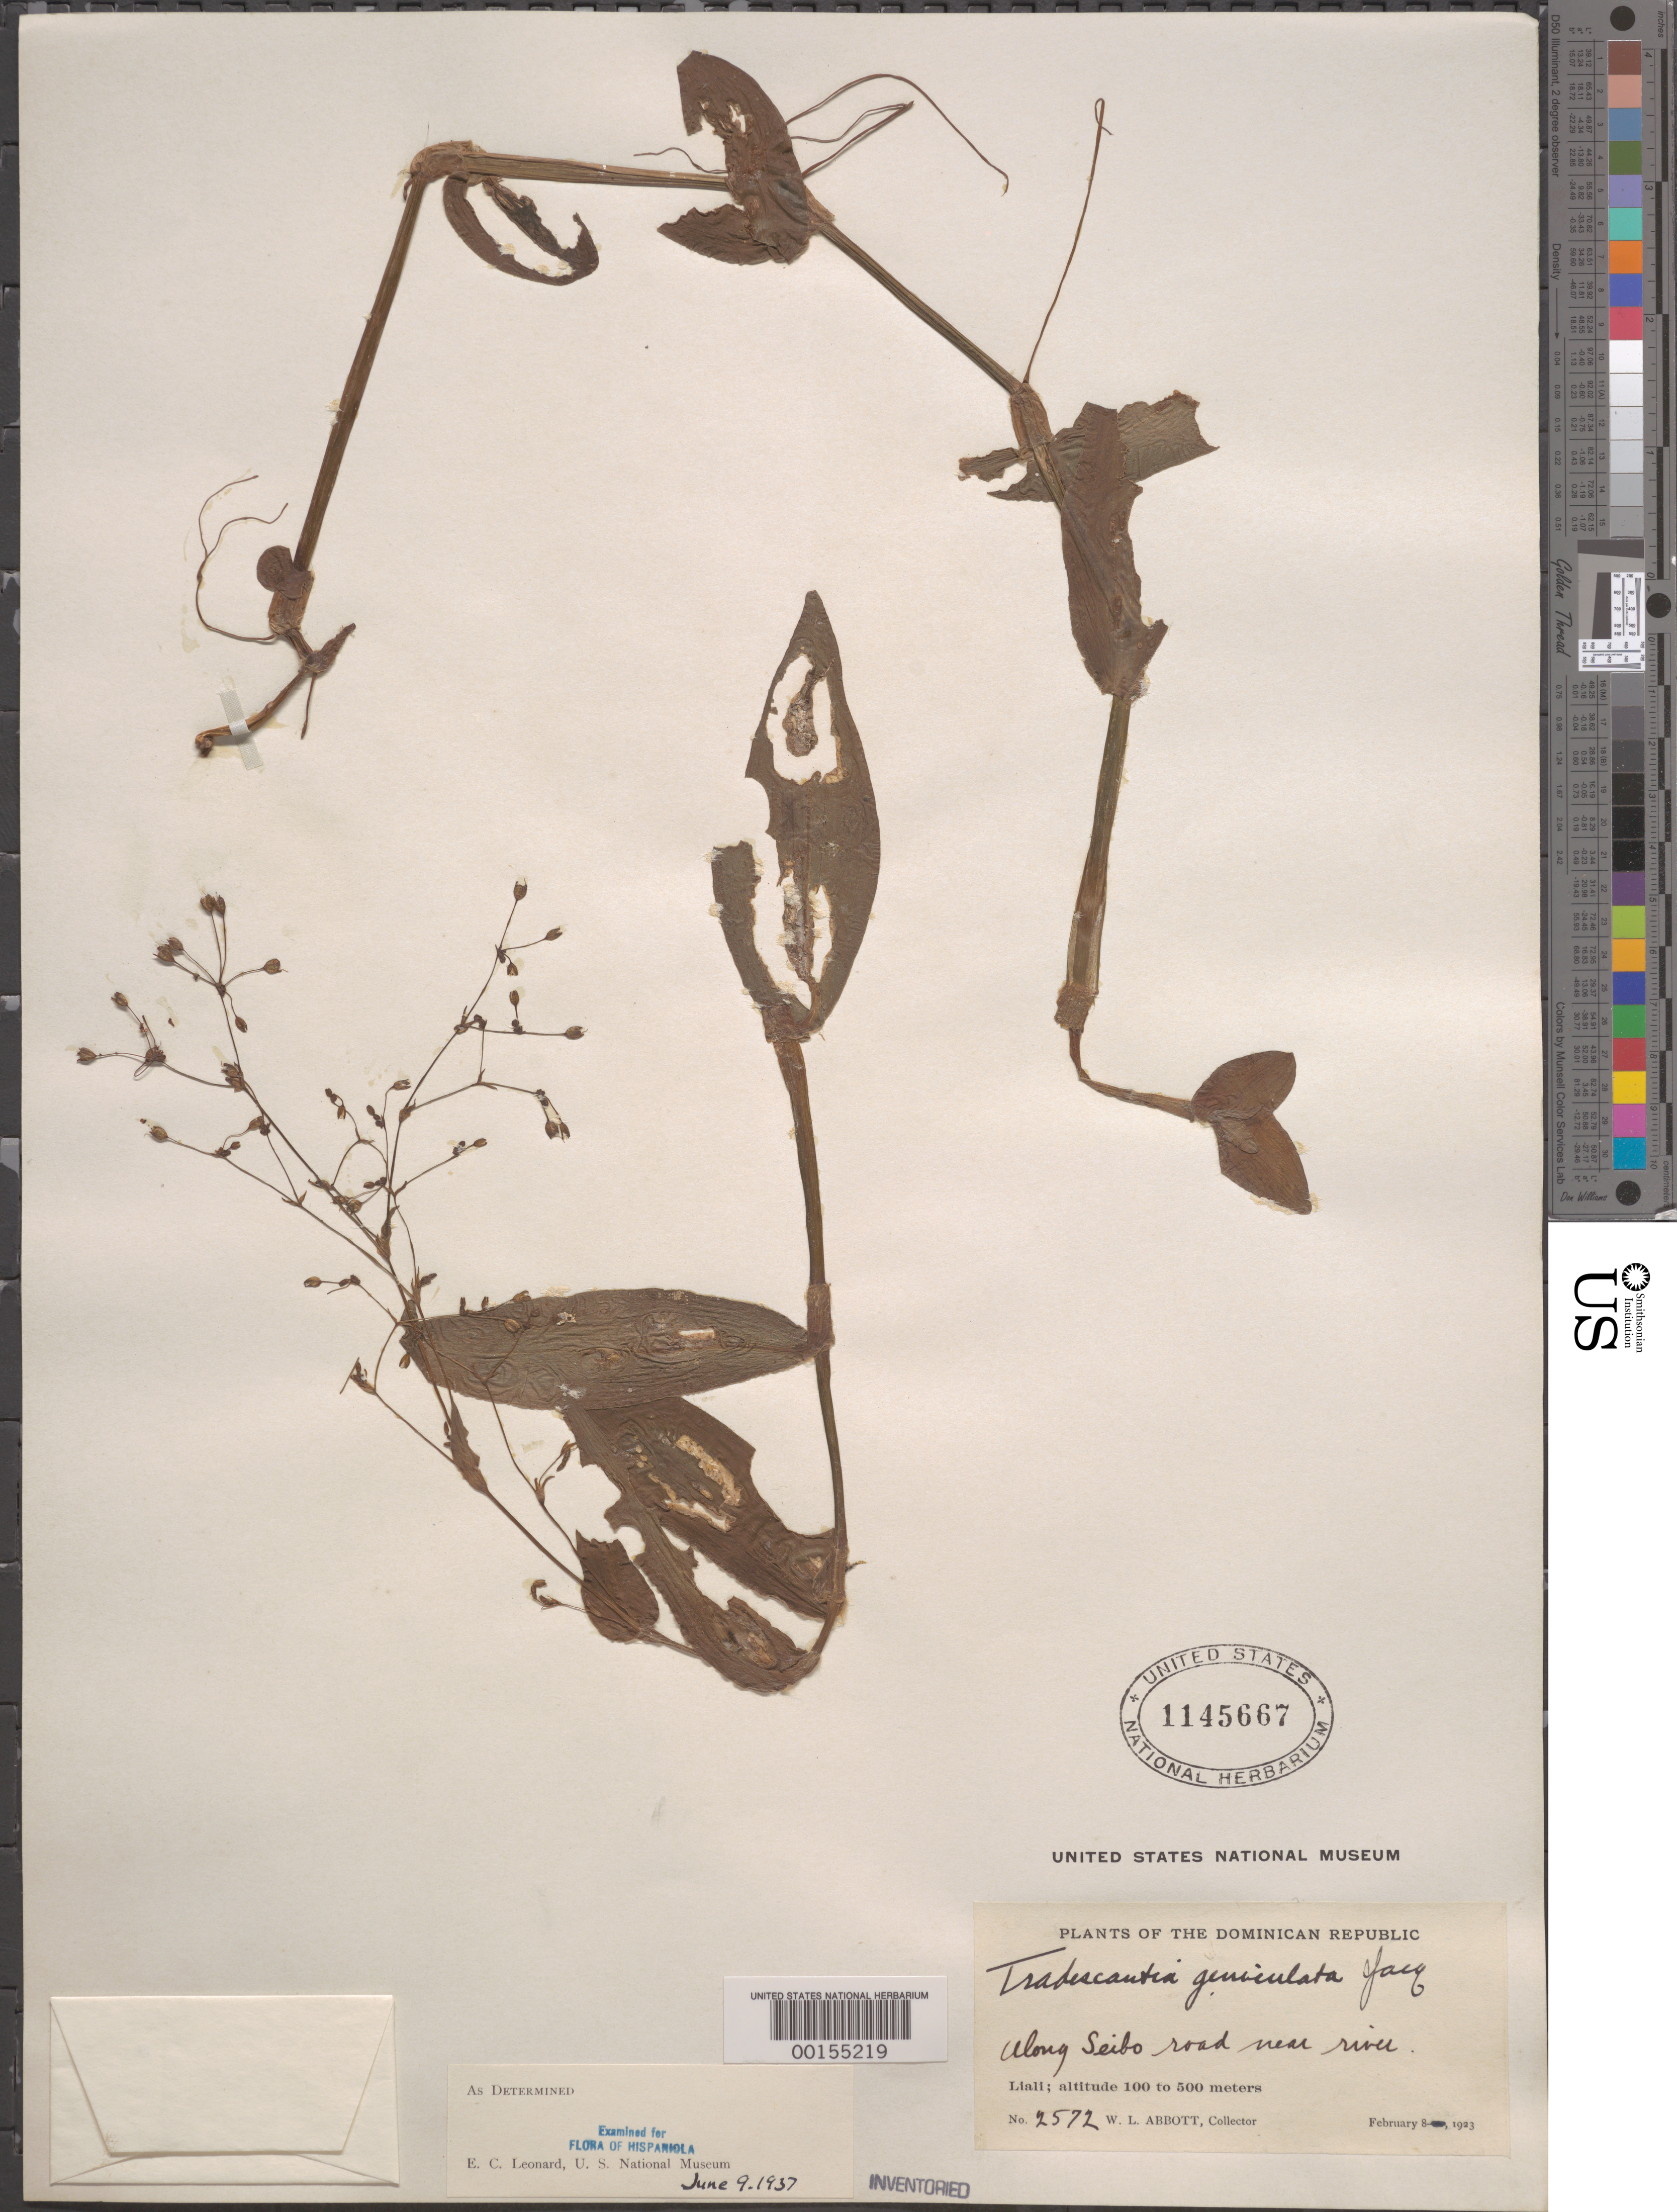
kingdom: Plantae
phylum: Tracheophyta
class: Liliopsida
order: Commelinales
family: Commelinaceae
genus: Gibasis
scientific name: Gibasis geniculata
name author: (Jacq.) Rohweder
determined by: Faden, Robert B., (US), Smithsonian Institution - National Museum of Natural History (UNITED STATES)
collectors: W. L. Abbott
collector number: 2572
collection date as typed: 08 Feb 1923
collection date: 1923-02-08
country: Dominican Republic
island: Hispaniola Island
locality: Liali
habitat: Roadside near river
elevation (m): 100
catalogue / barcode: US 1145667